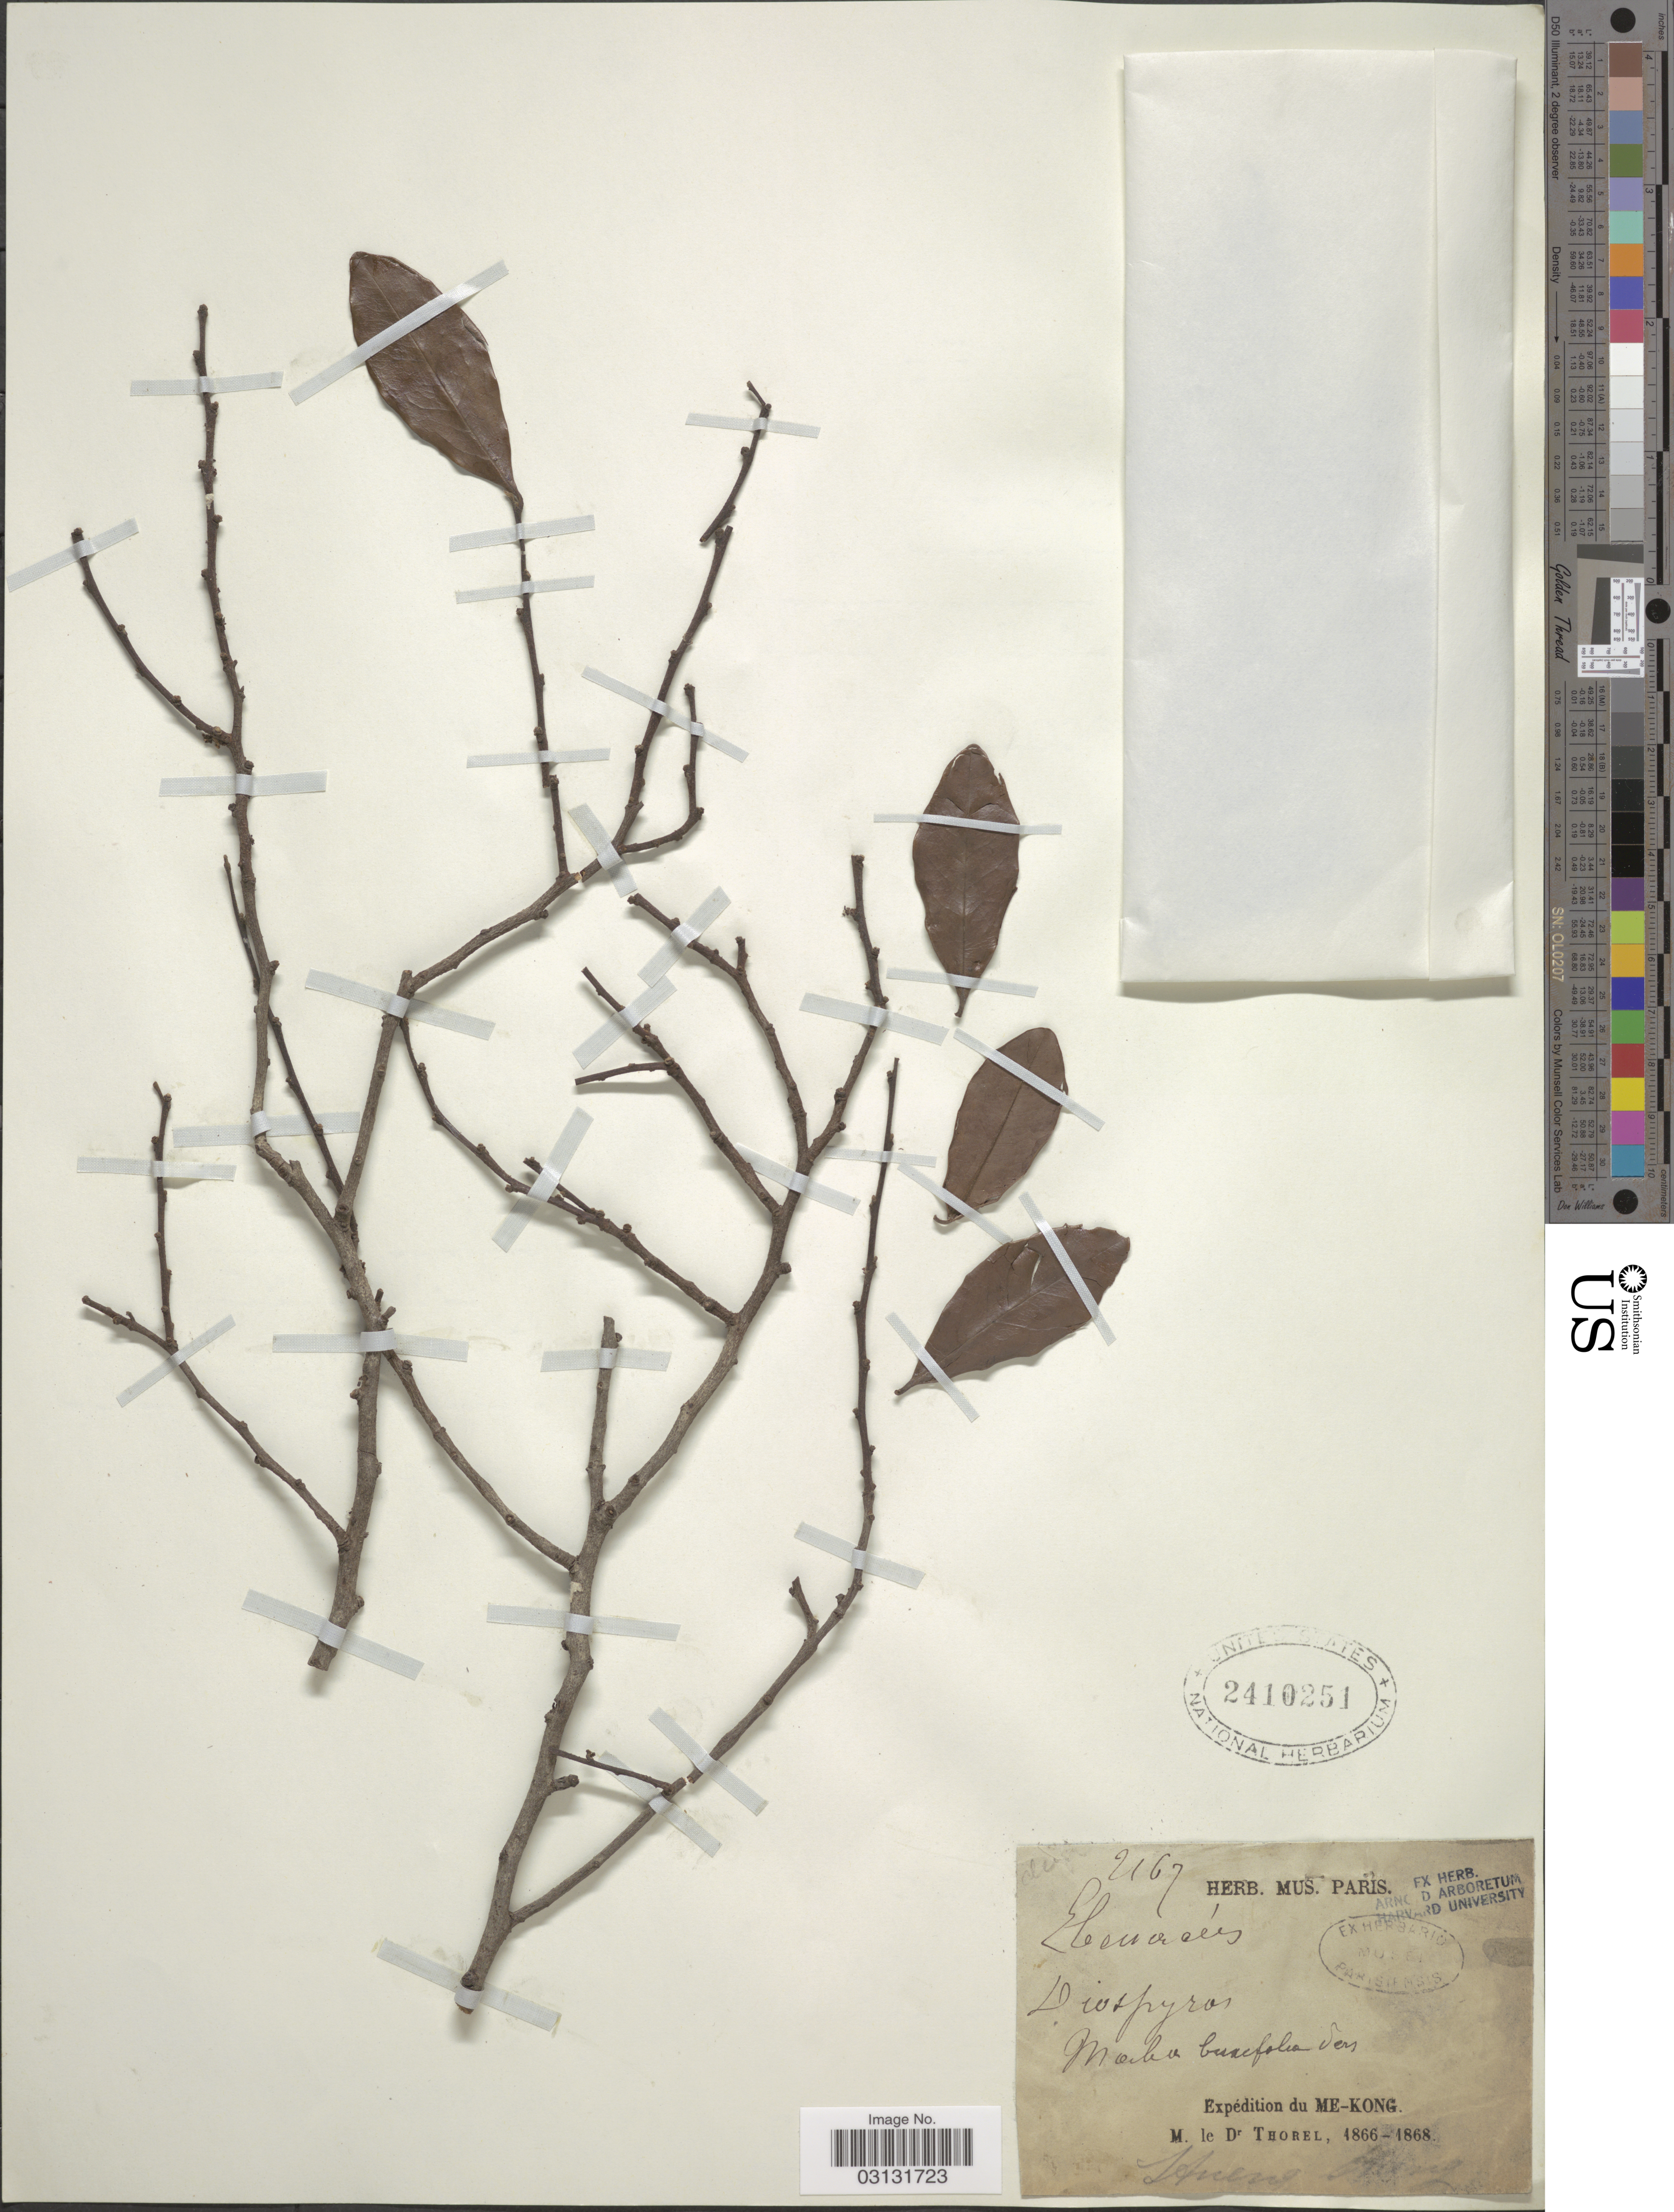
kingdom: Plantae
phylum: Tracheophyta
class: Magnoliopsida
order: Ericales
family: Ebenaceae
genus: Diospyros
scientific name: Diospyros ferrea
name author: (Willd.) Bakh.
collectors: Thorel, M. "M. [=Monsieur] Thorel" DO NOT USE (error for C. Thorel)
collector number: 2167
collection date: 1866/1868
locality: Maku busefolia vers. [interpreted] Me-Kong. Hueng Hing. [interpreted]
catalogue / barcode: US 2410251